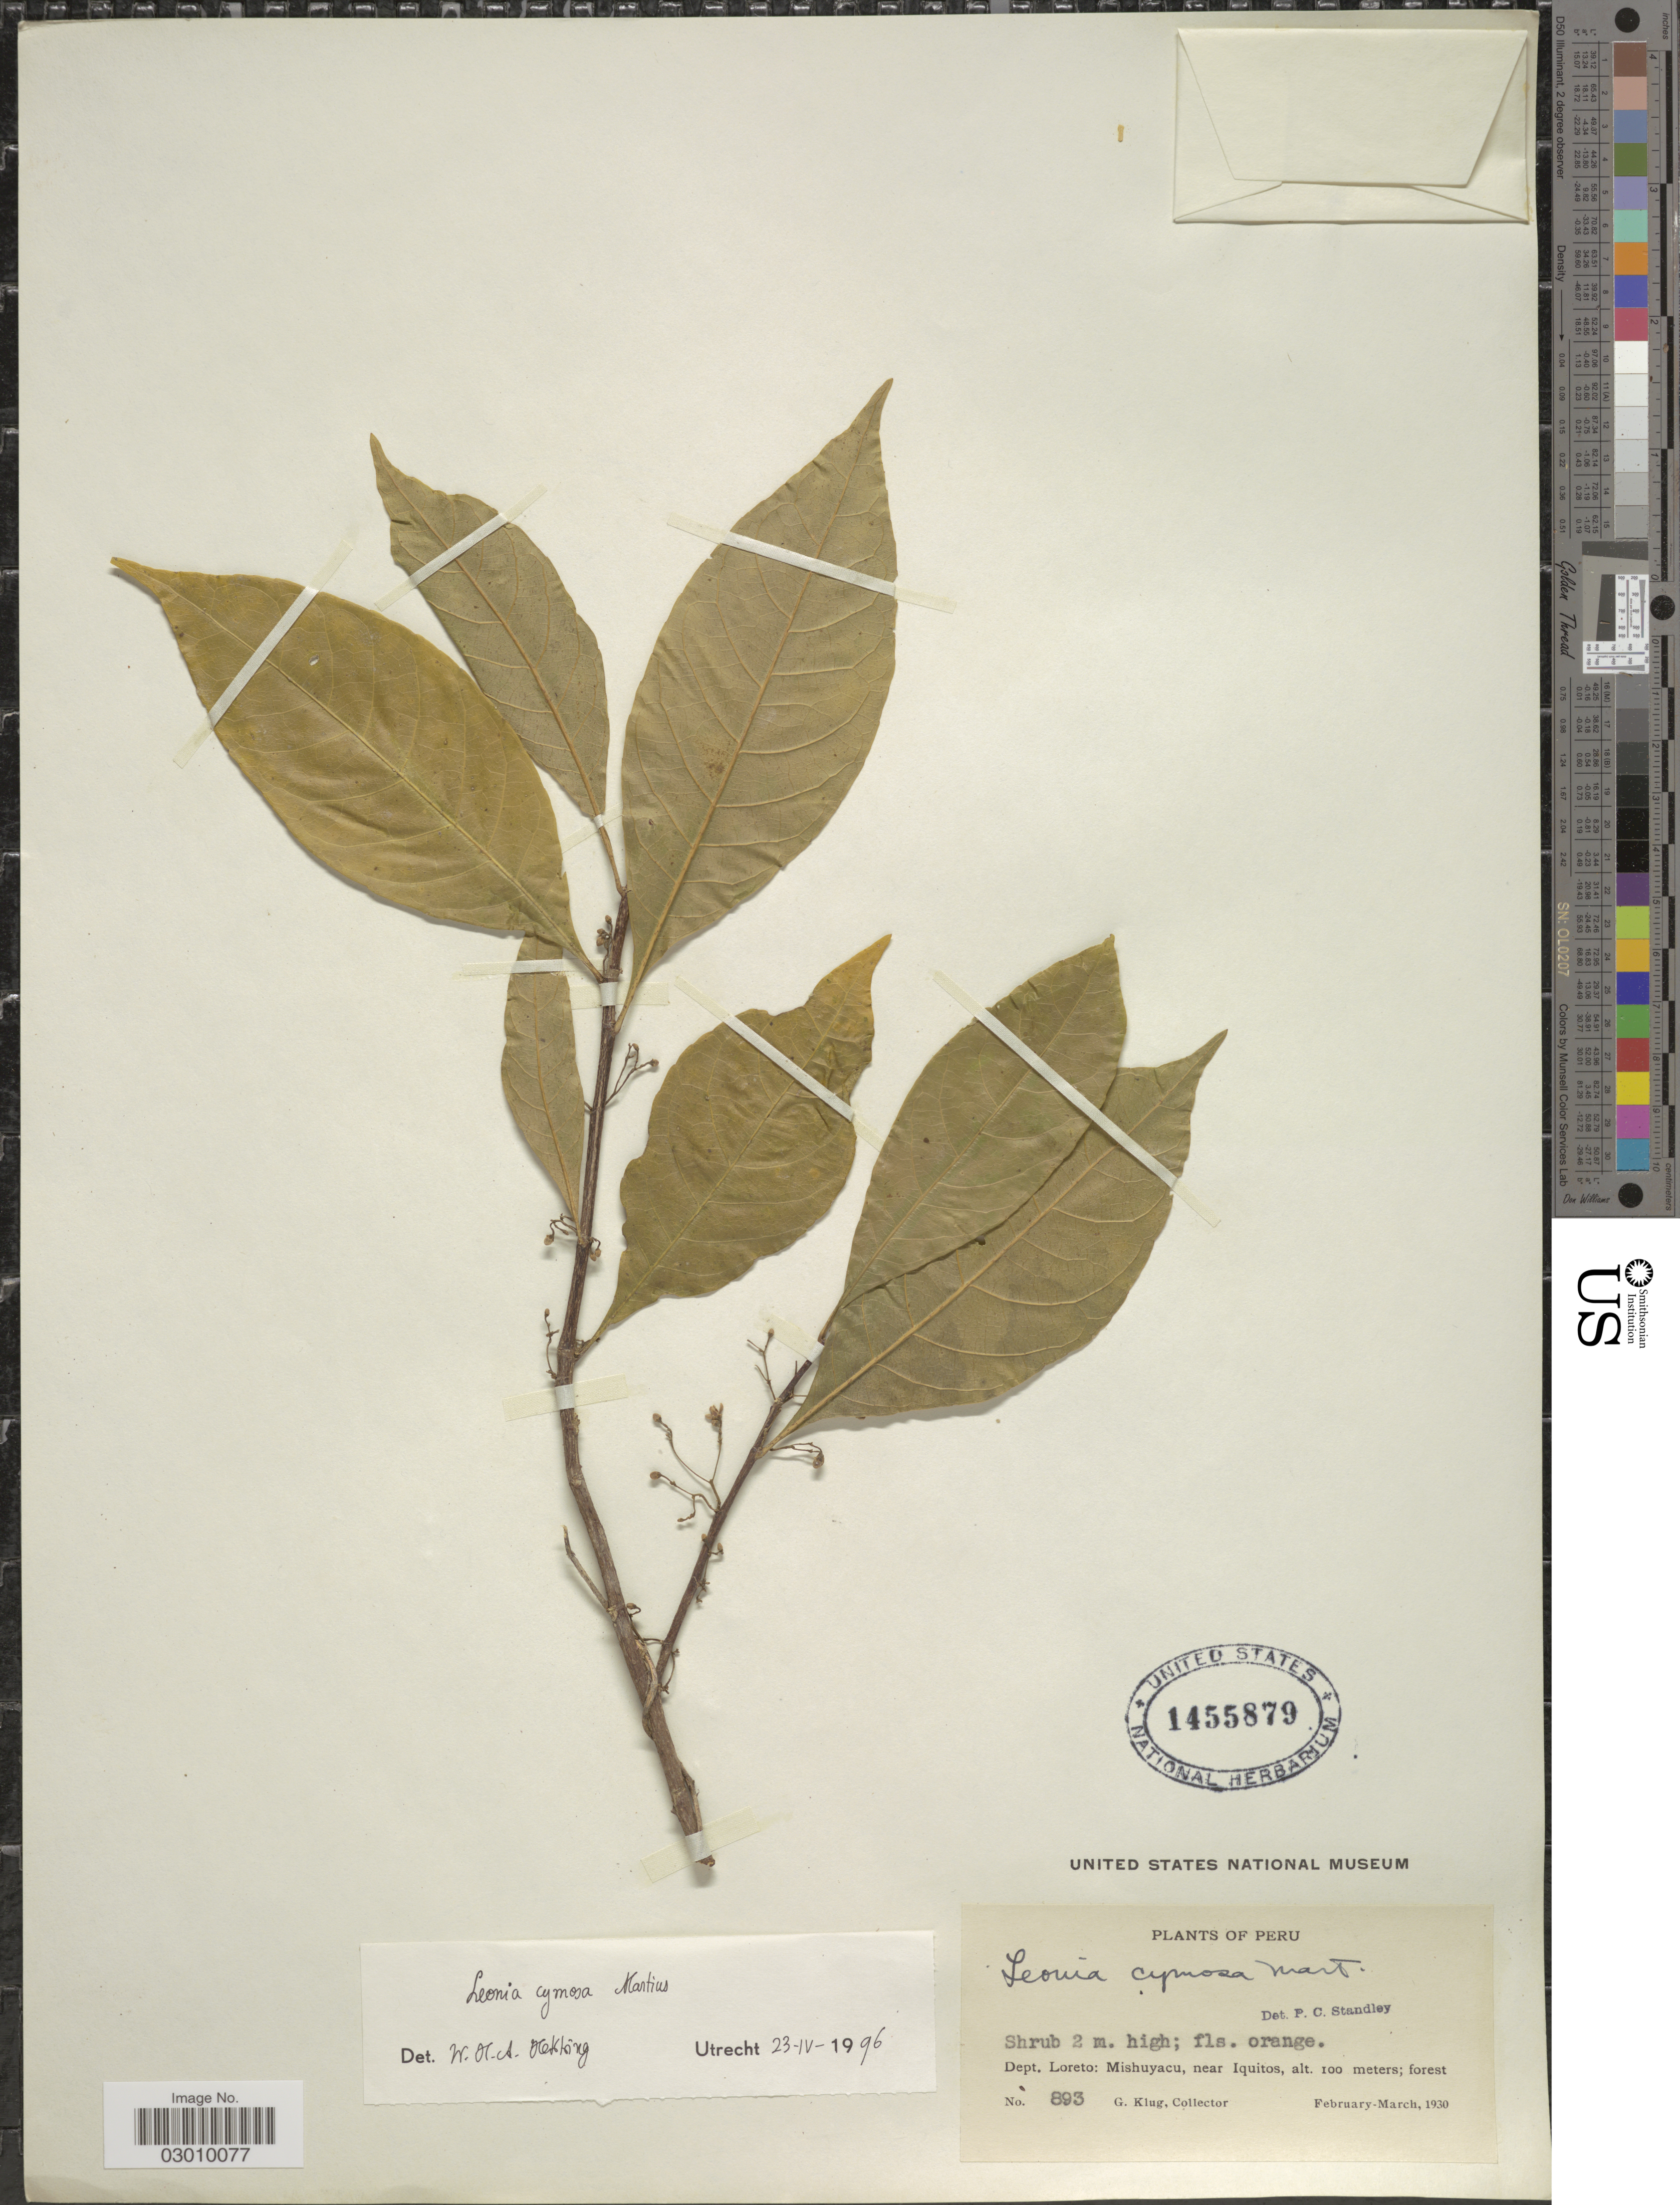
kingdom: Plantae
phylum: Tracheophyta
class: Magnoliopsida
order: Malpighiales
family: Violaceae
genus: Leonia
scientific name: Leonia cymosa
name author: Mart.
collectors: G. Klug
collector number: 893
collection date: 1930-02/1930-03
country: Peru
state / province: Loreto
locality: Dept. Loreto: Mishuyacu, near Iquitos.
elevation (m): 100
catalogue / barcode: US 1455879